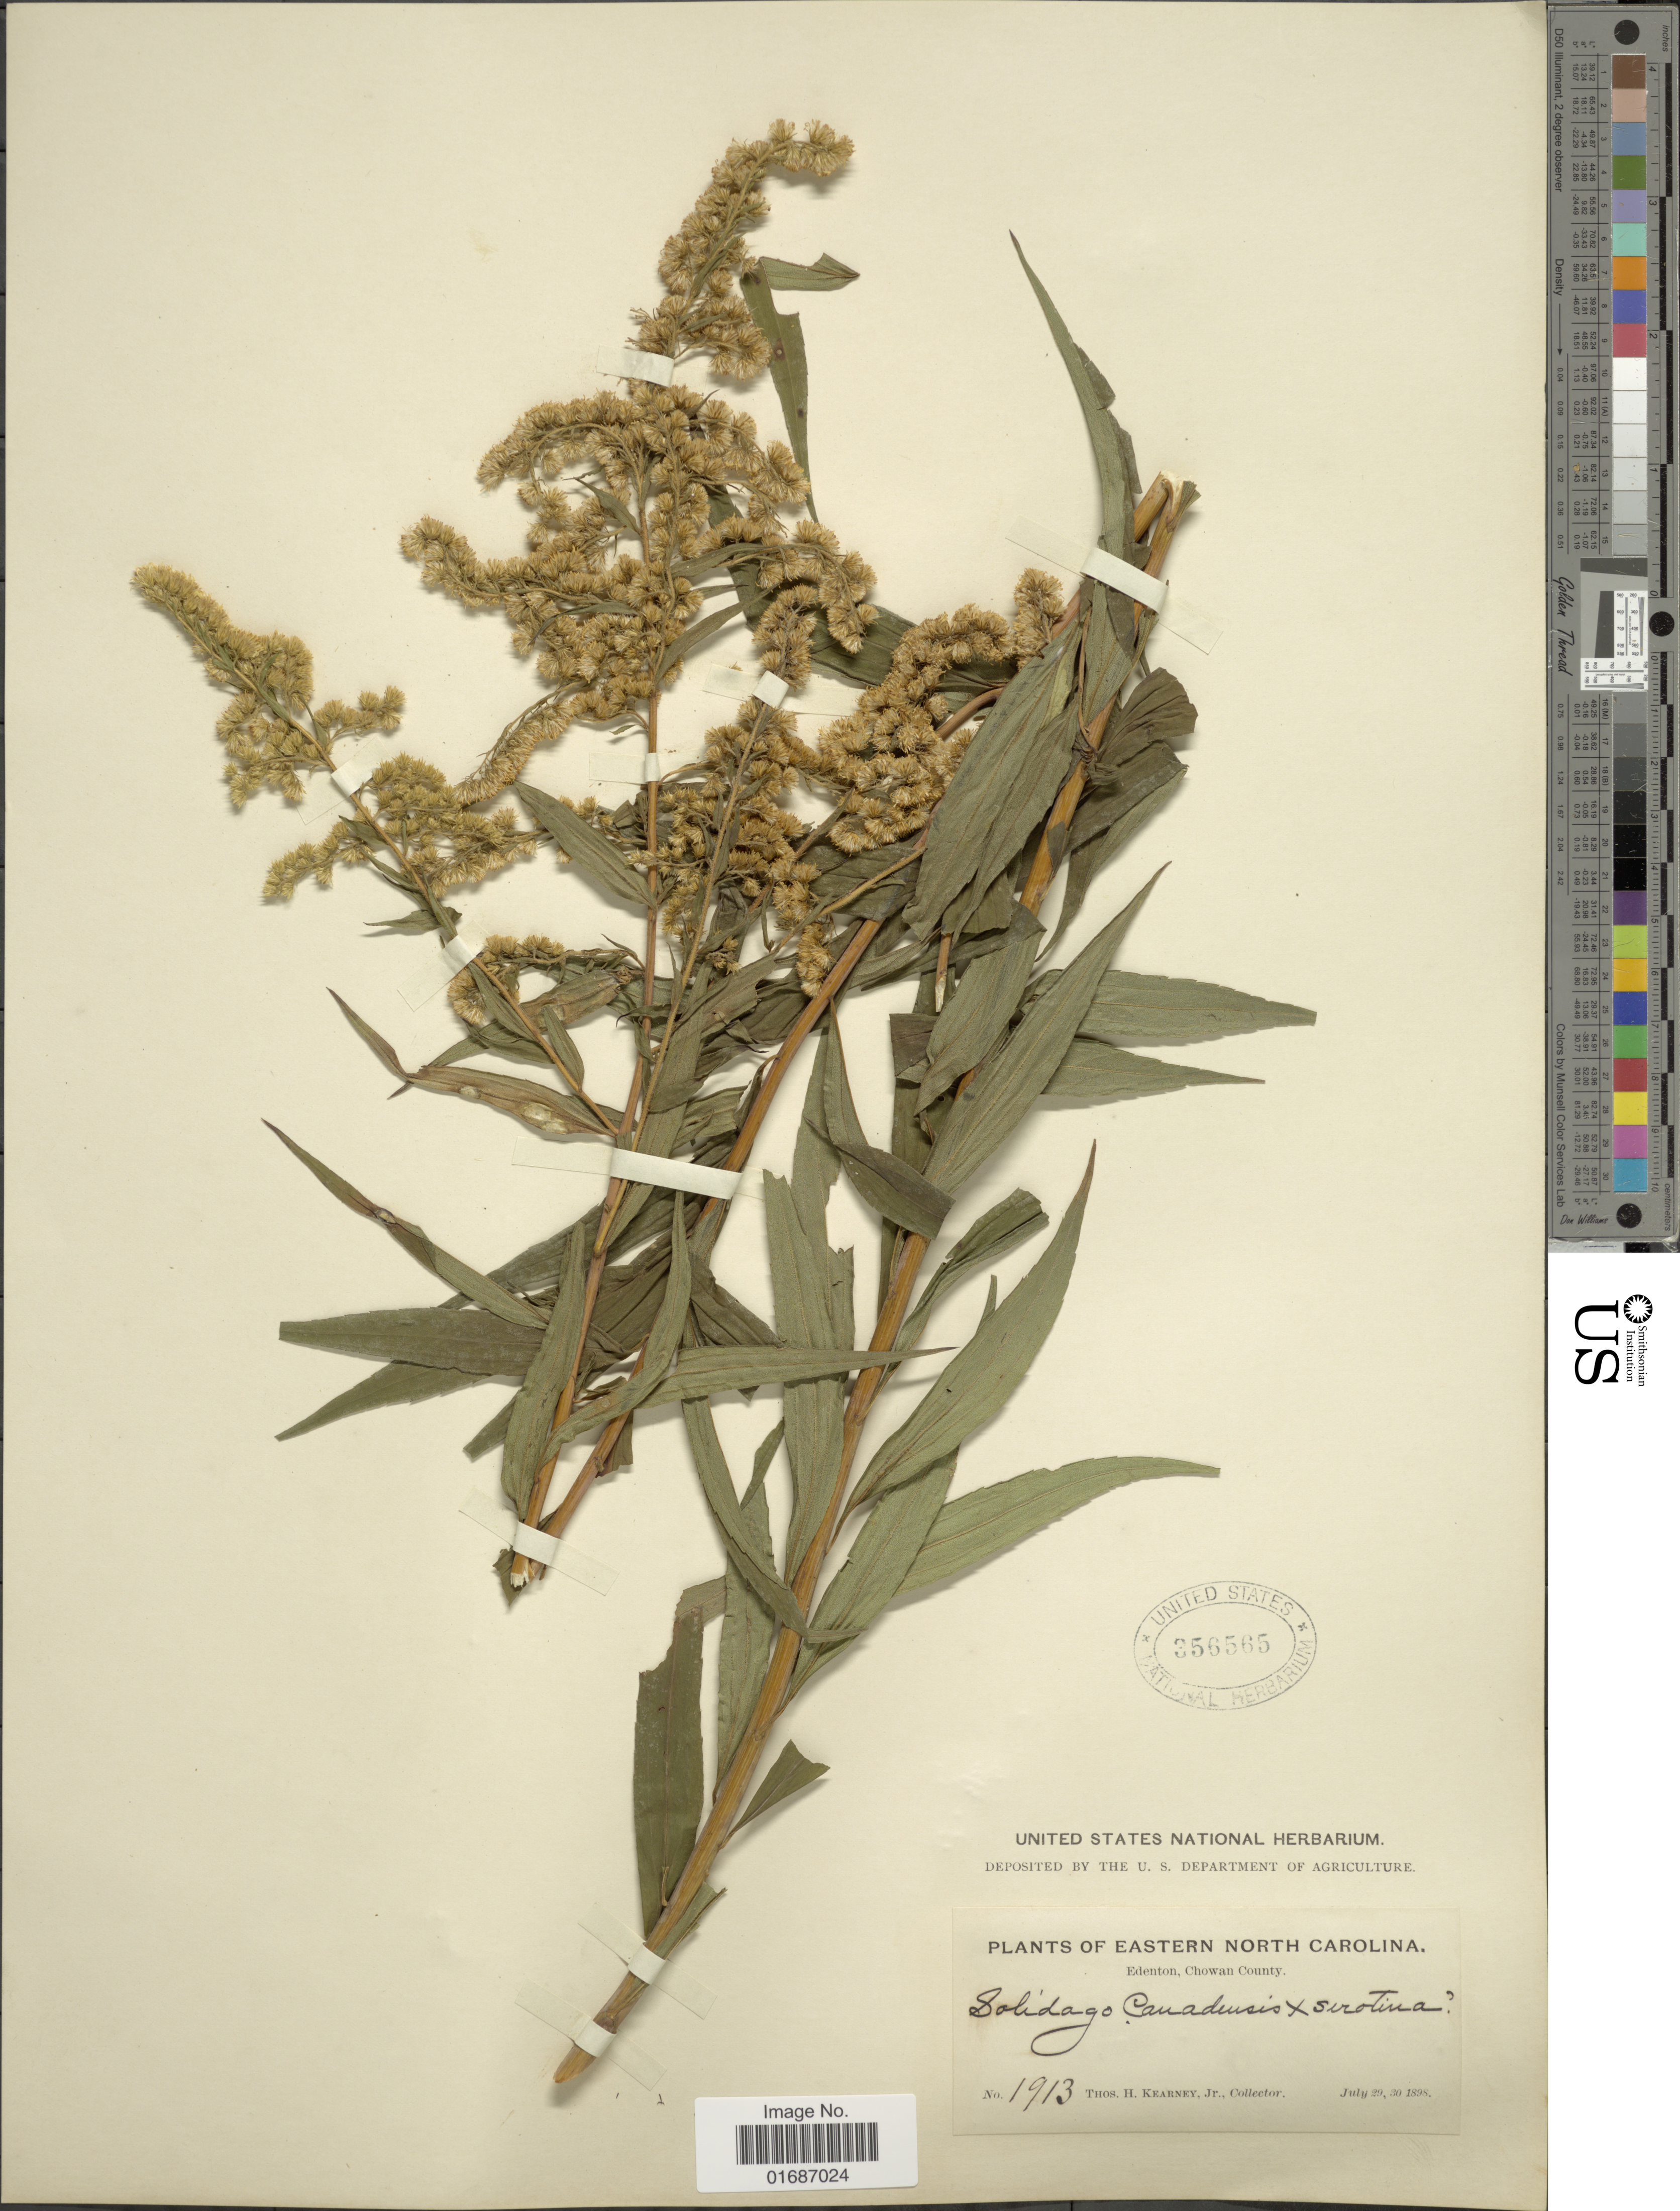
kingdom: Plantae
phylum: Tracheophyta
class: Magnoliopsida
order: Asterales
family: Asteraceae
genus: Solidago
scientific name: Solidago gigantea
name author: Aiton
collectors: T. H. Kearney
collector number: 1913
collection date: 1898-07-29/1898-07-30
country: United States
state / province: North Carolina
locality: Eastern North Carolina, Edenton, Chowan County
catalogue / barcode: US 356565